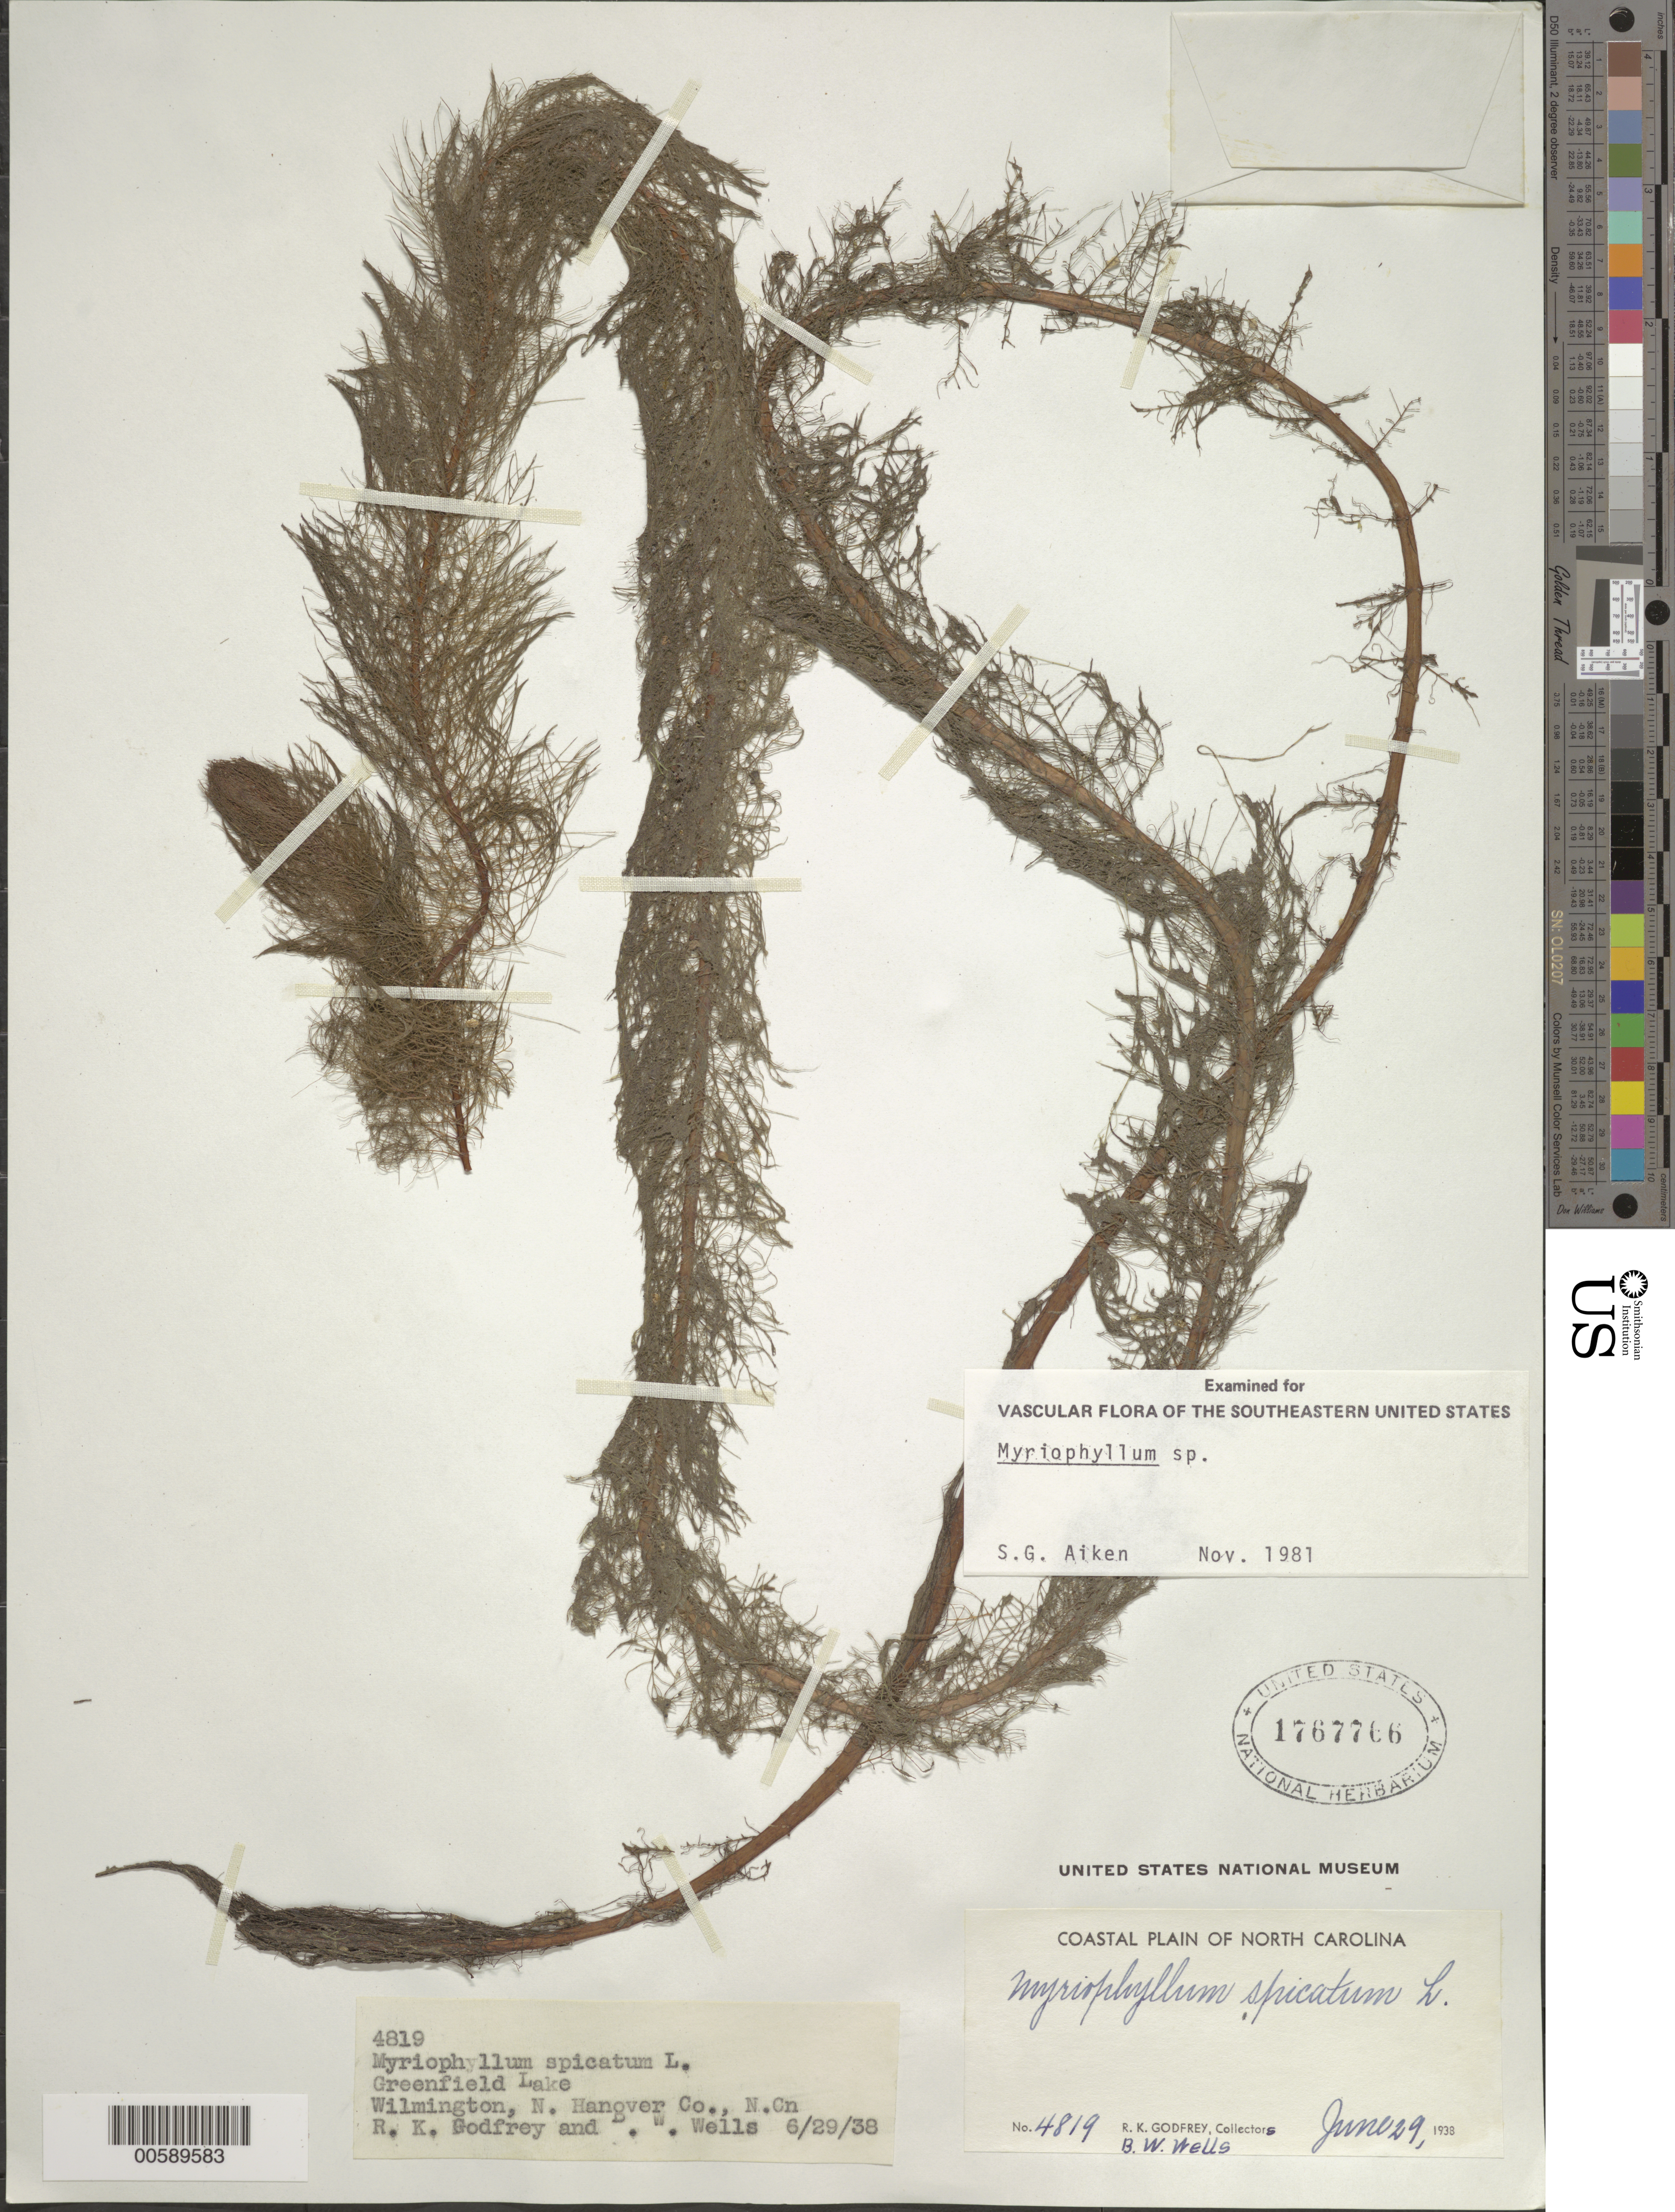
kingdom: Plantae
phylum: Tracheophyta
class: Magnoliopsida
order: Saxifragales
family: Haloragaceae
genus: Myriophyllum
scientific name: Myriophyllum sp.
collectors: R. K. Godfrey & B. Wells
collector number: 4819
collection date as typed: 29 Jun 1938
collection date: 1938-06-29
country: United States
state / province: North Carolina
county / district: New Hanover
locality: Wilmington, Greenfield Lake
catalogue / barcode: US 1767766